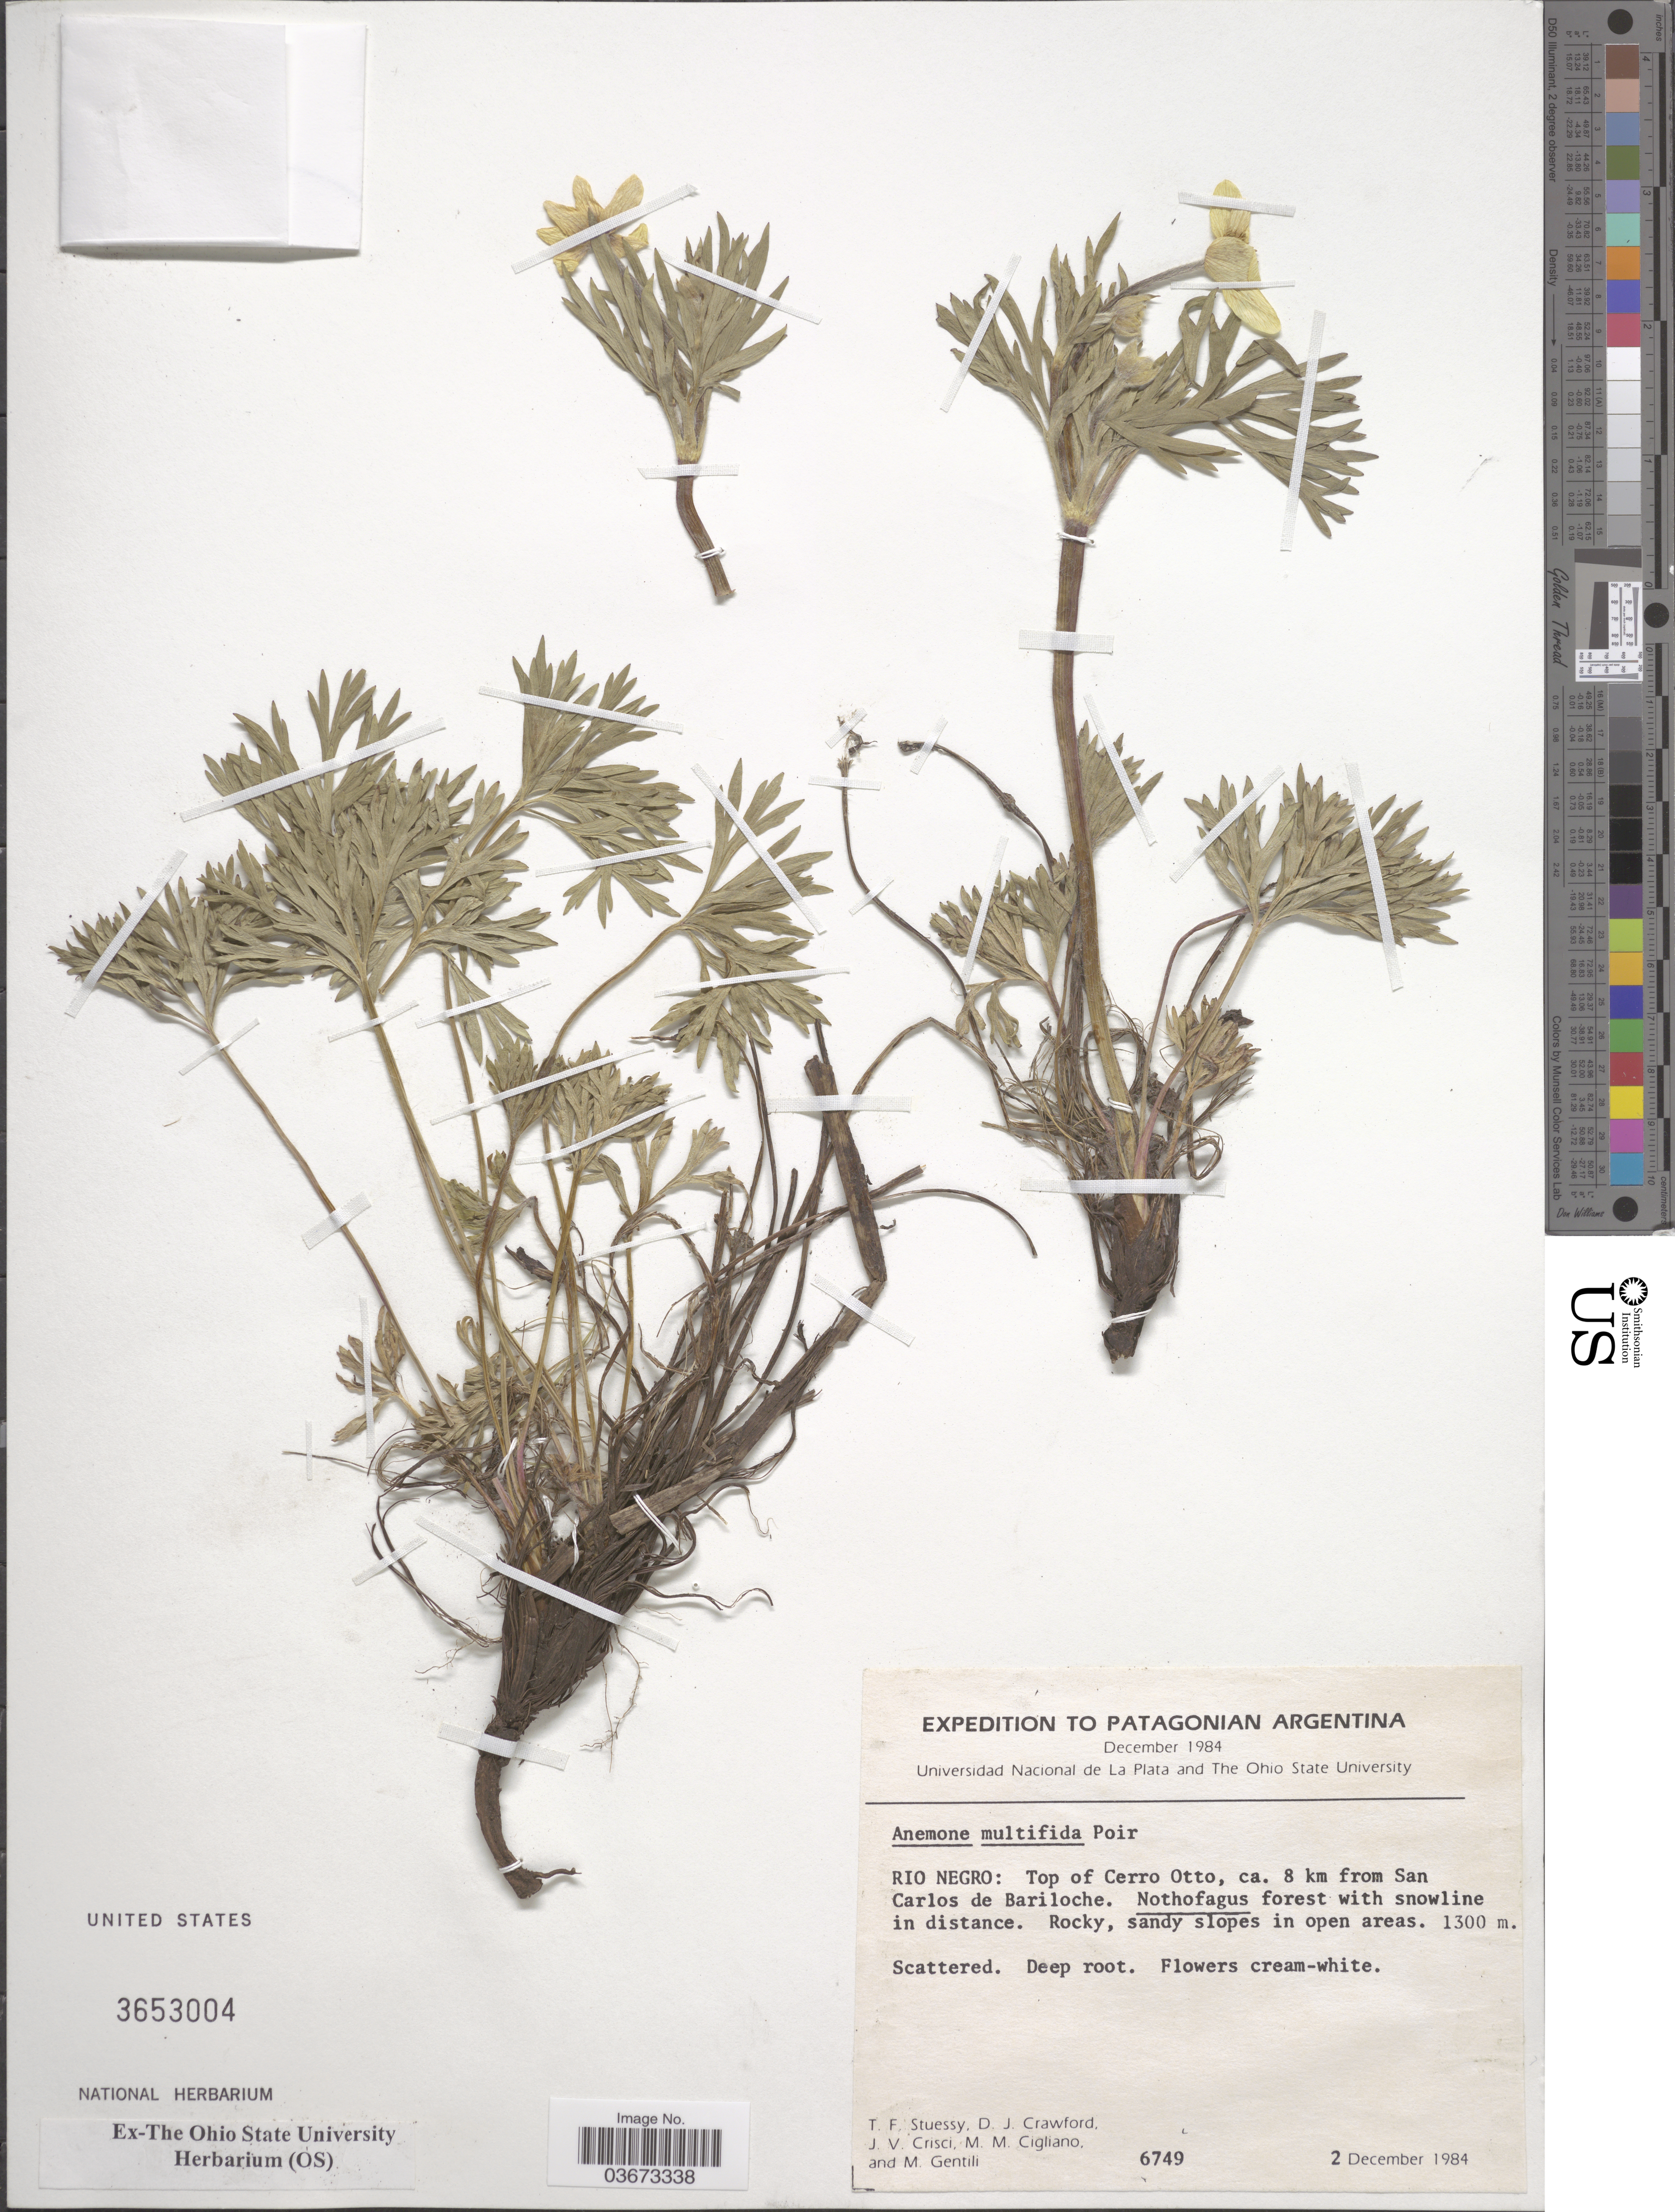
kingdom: Plantae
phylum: Tracheophyta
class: Magnoliopsida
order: Ranunculales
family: Ranunculaceae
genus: Anemone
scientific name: Anemone multifida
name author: Poir.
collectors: T. Stuessy, D. Crawford, J. Crisci, M. Cigliano & M. Gentili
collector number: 6749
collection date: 1984-12-02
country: Argentina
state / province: Rio Negro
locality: Patagonian Argentina. Top of Cerro Otto, ca. 8 km from San Carlos de Bariloche.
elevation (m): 1300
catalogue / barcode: US 3653004